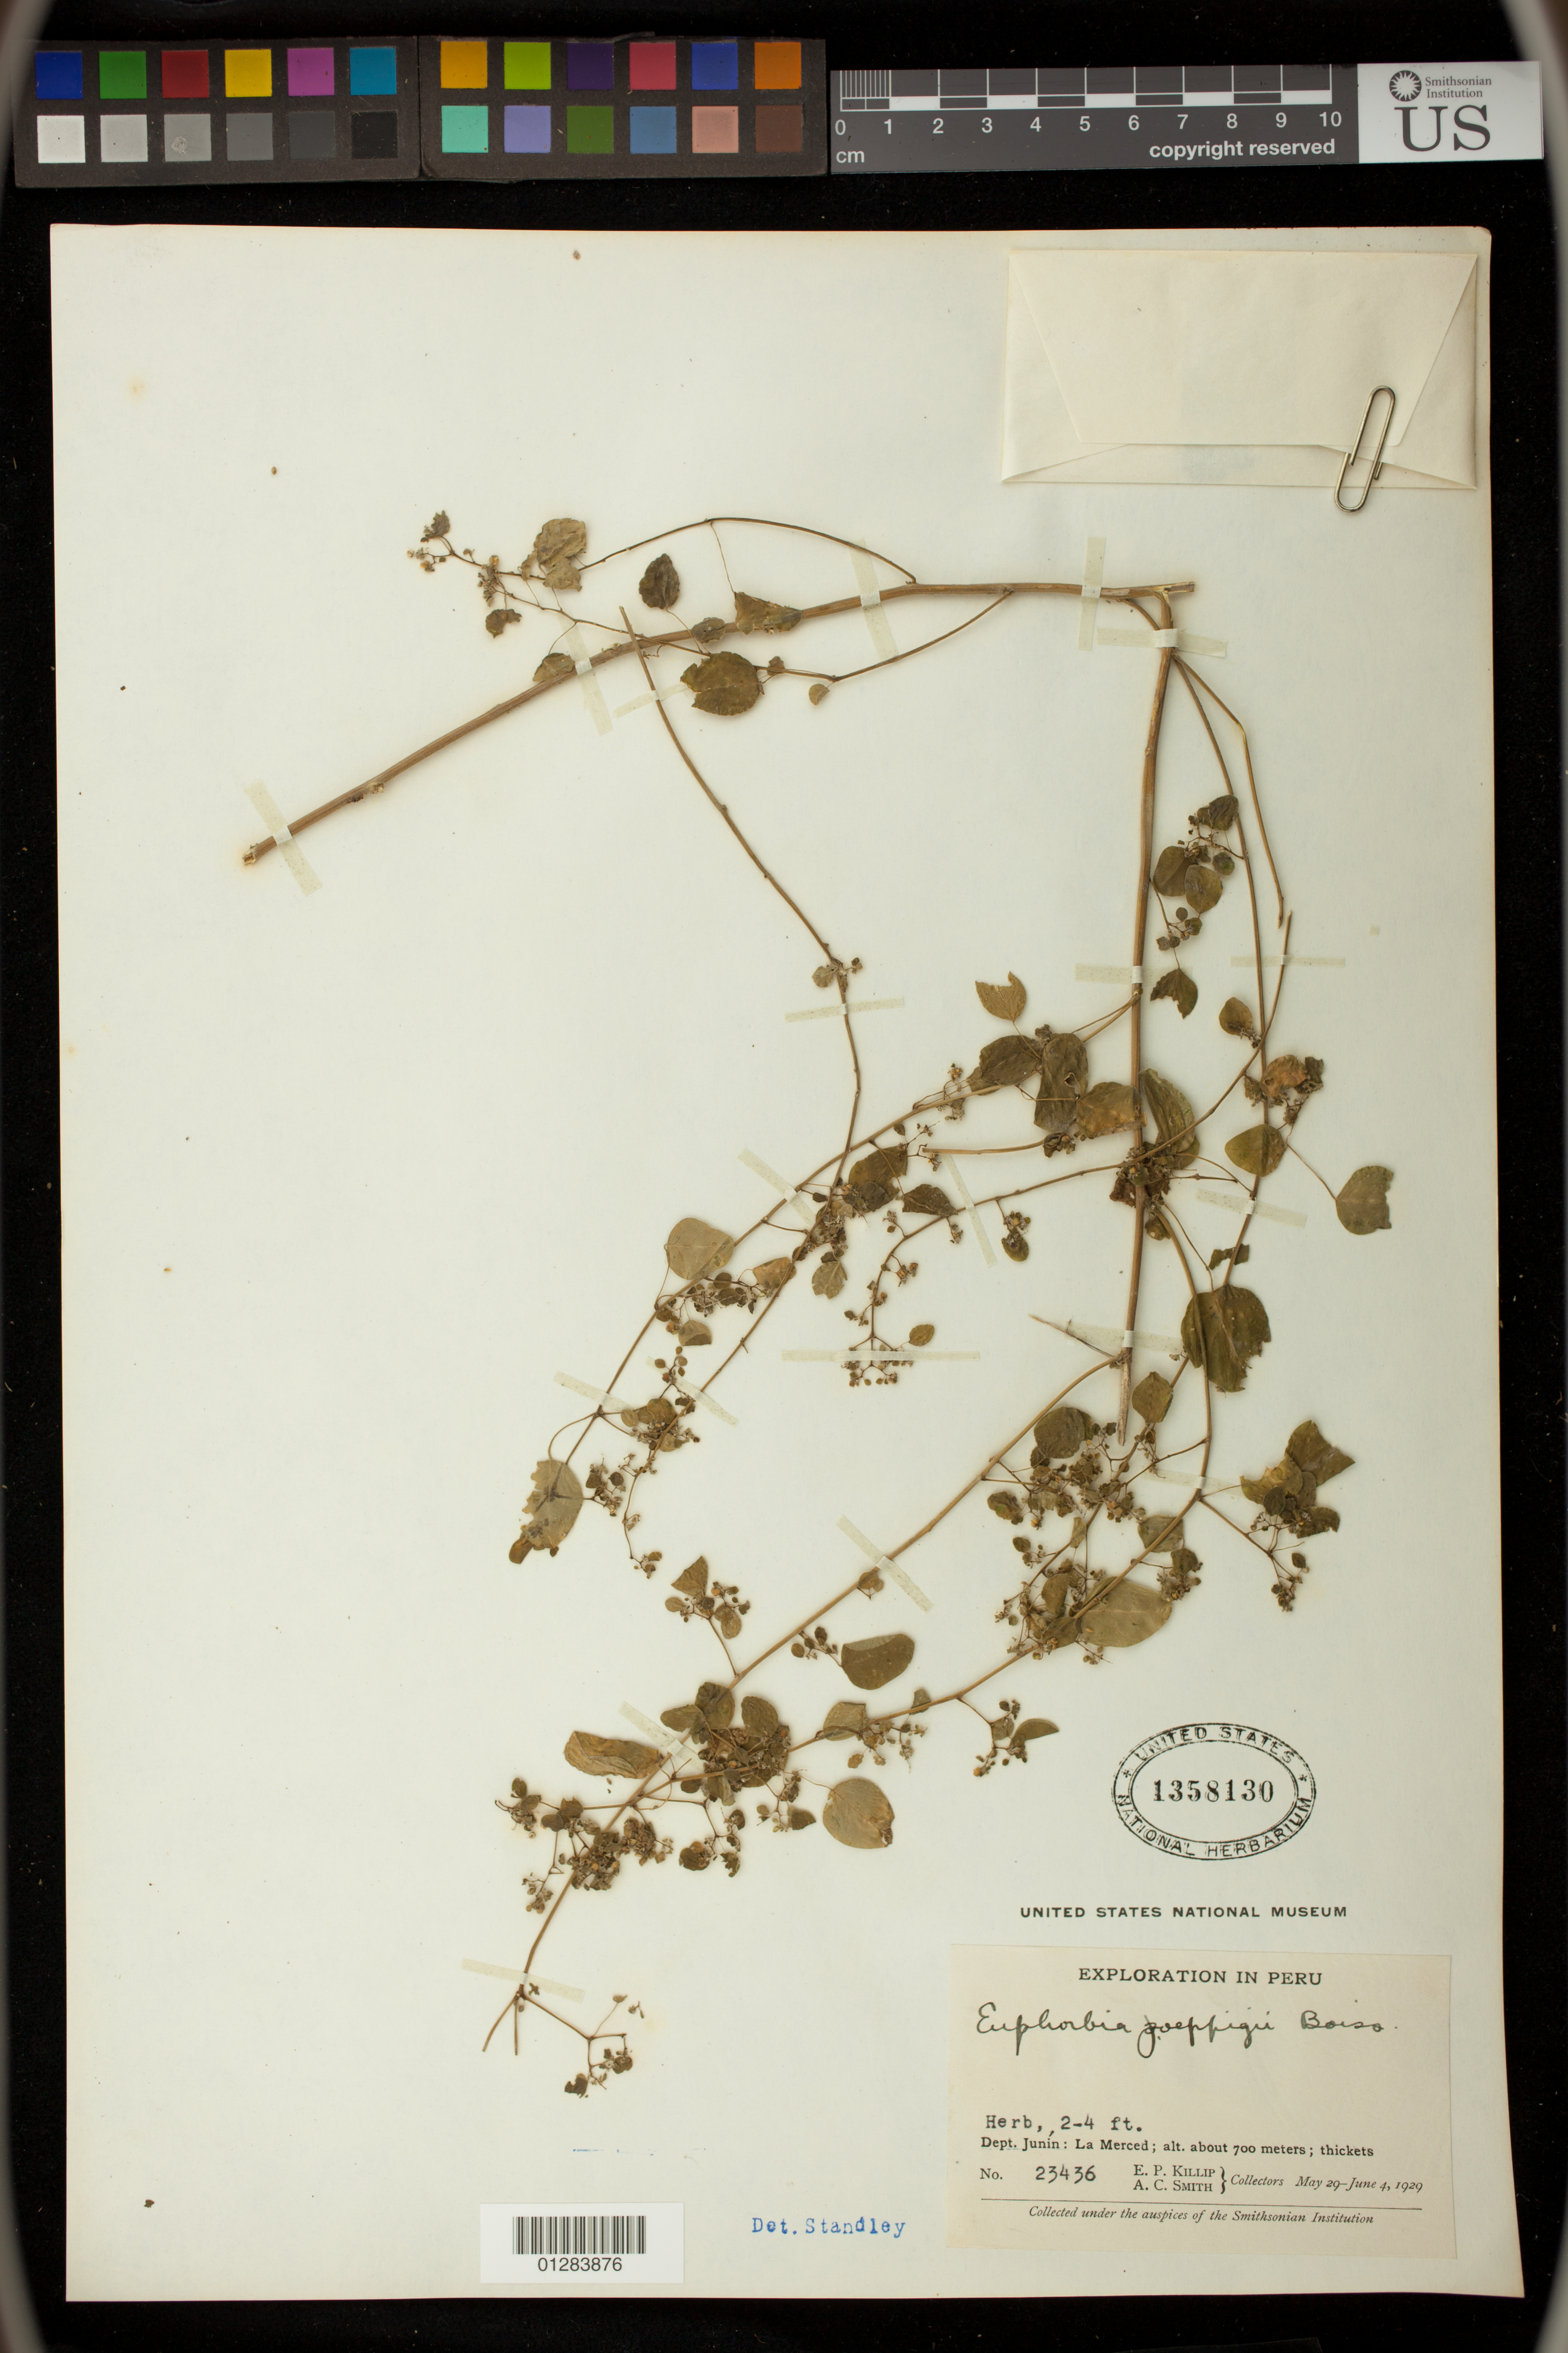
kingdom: Plantae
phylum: Tracheophyta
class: Magnoliopsida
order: Malpighiales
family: Euphorbiaceae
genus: Euphorbia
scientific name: Euphorbia poeppigii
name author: (Klotzsch & Garcke) Boiss.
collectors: E. P. Killip & A. C. Smith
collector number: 23436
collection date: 1929-05-29/1929-06-04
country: Peru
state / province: Junín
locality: La Merced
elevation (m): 700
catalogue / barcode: US 1358130